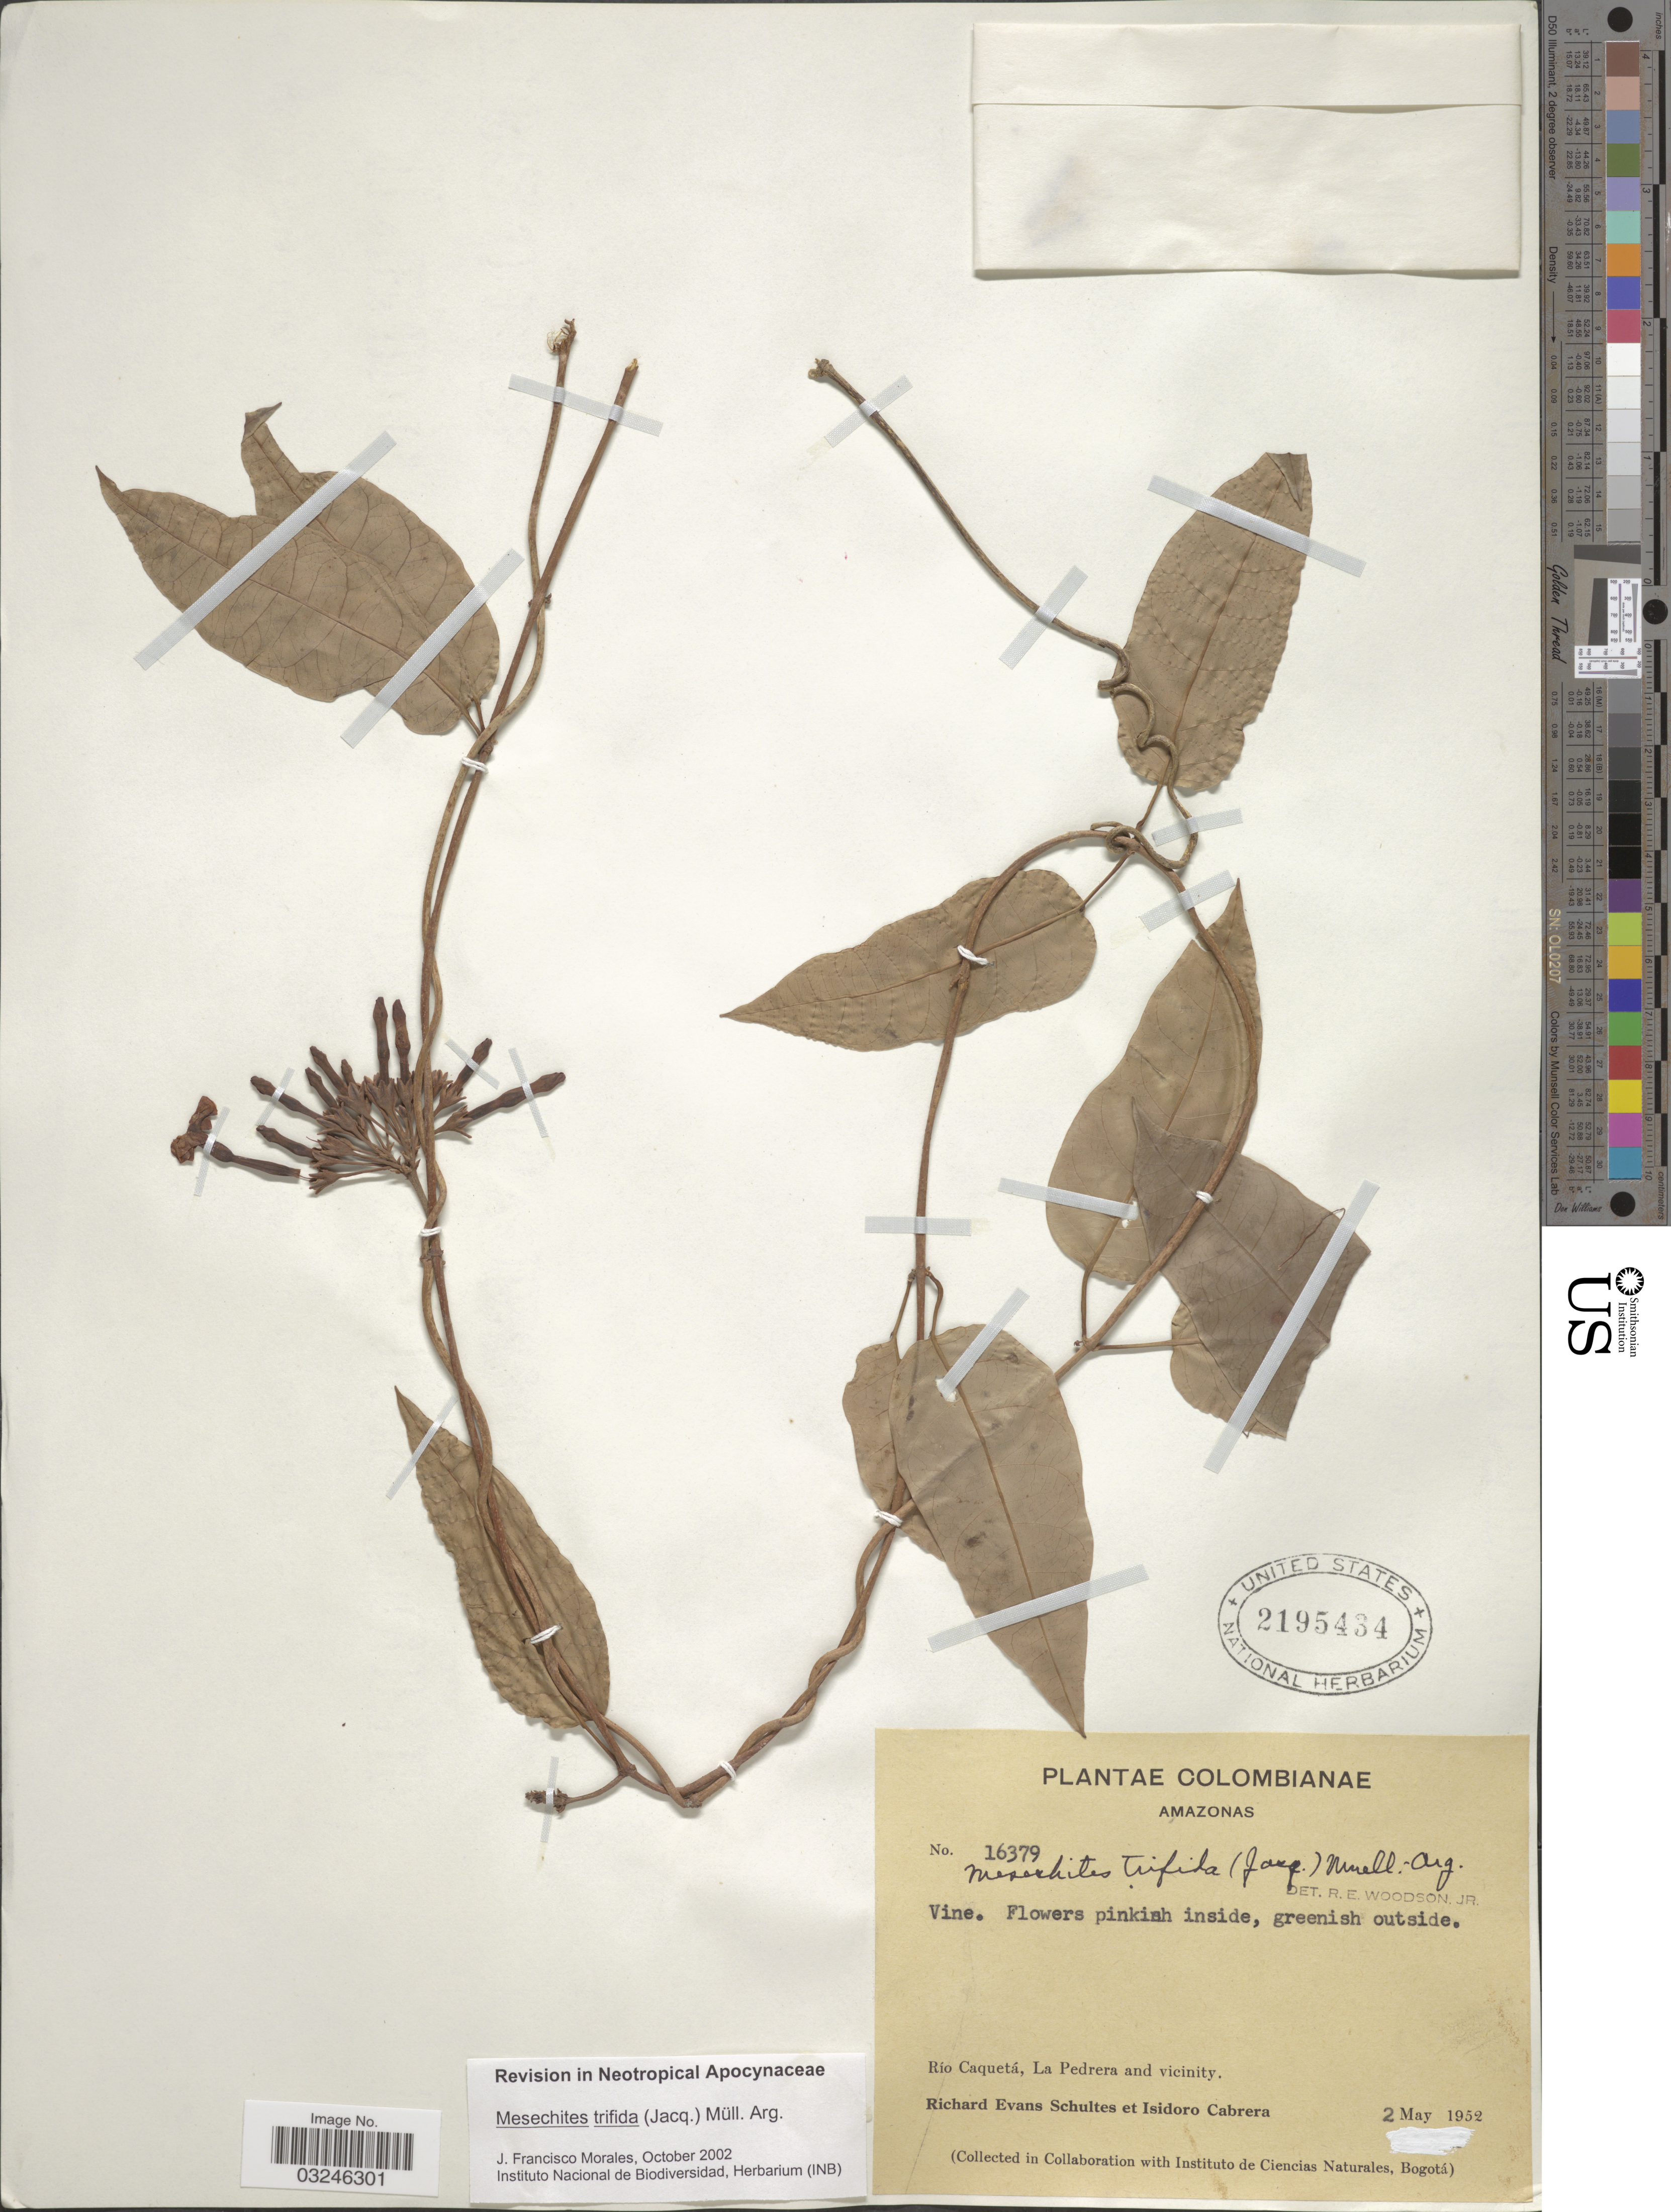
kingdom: Plantae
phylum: Tracheophyta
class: Magnoliopsida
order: Gentianales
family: Apocynaceae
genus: Mesechites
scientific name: Mesechites trifidus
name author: (Jacq.) Müll. Arg.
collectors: R. E. Schultes & I. Cabrera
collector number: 16379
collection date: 1952-05-02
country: Colombia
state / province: Amazônas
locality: Río Caquetá, La Pedrera and vicinity.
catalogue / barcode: US 2195434